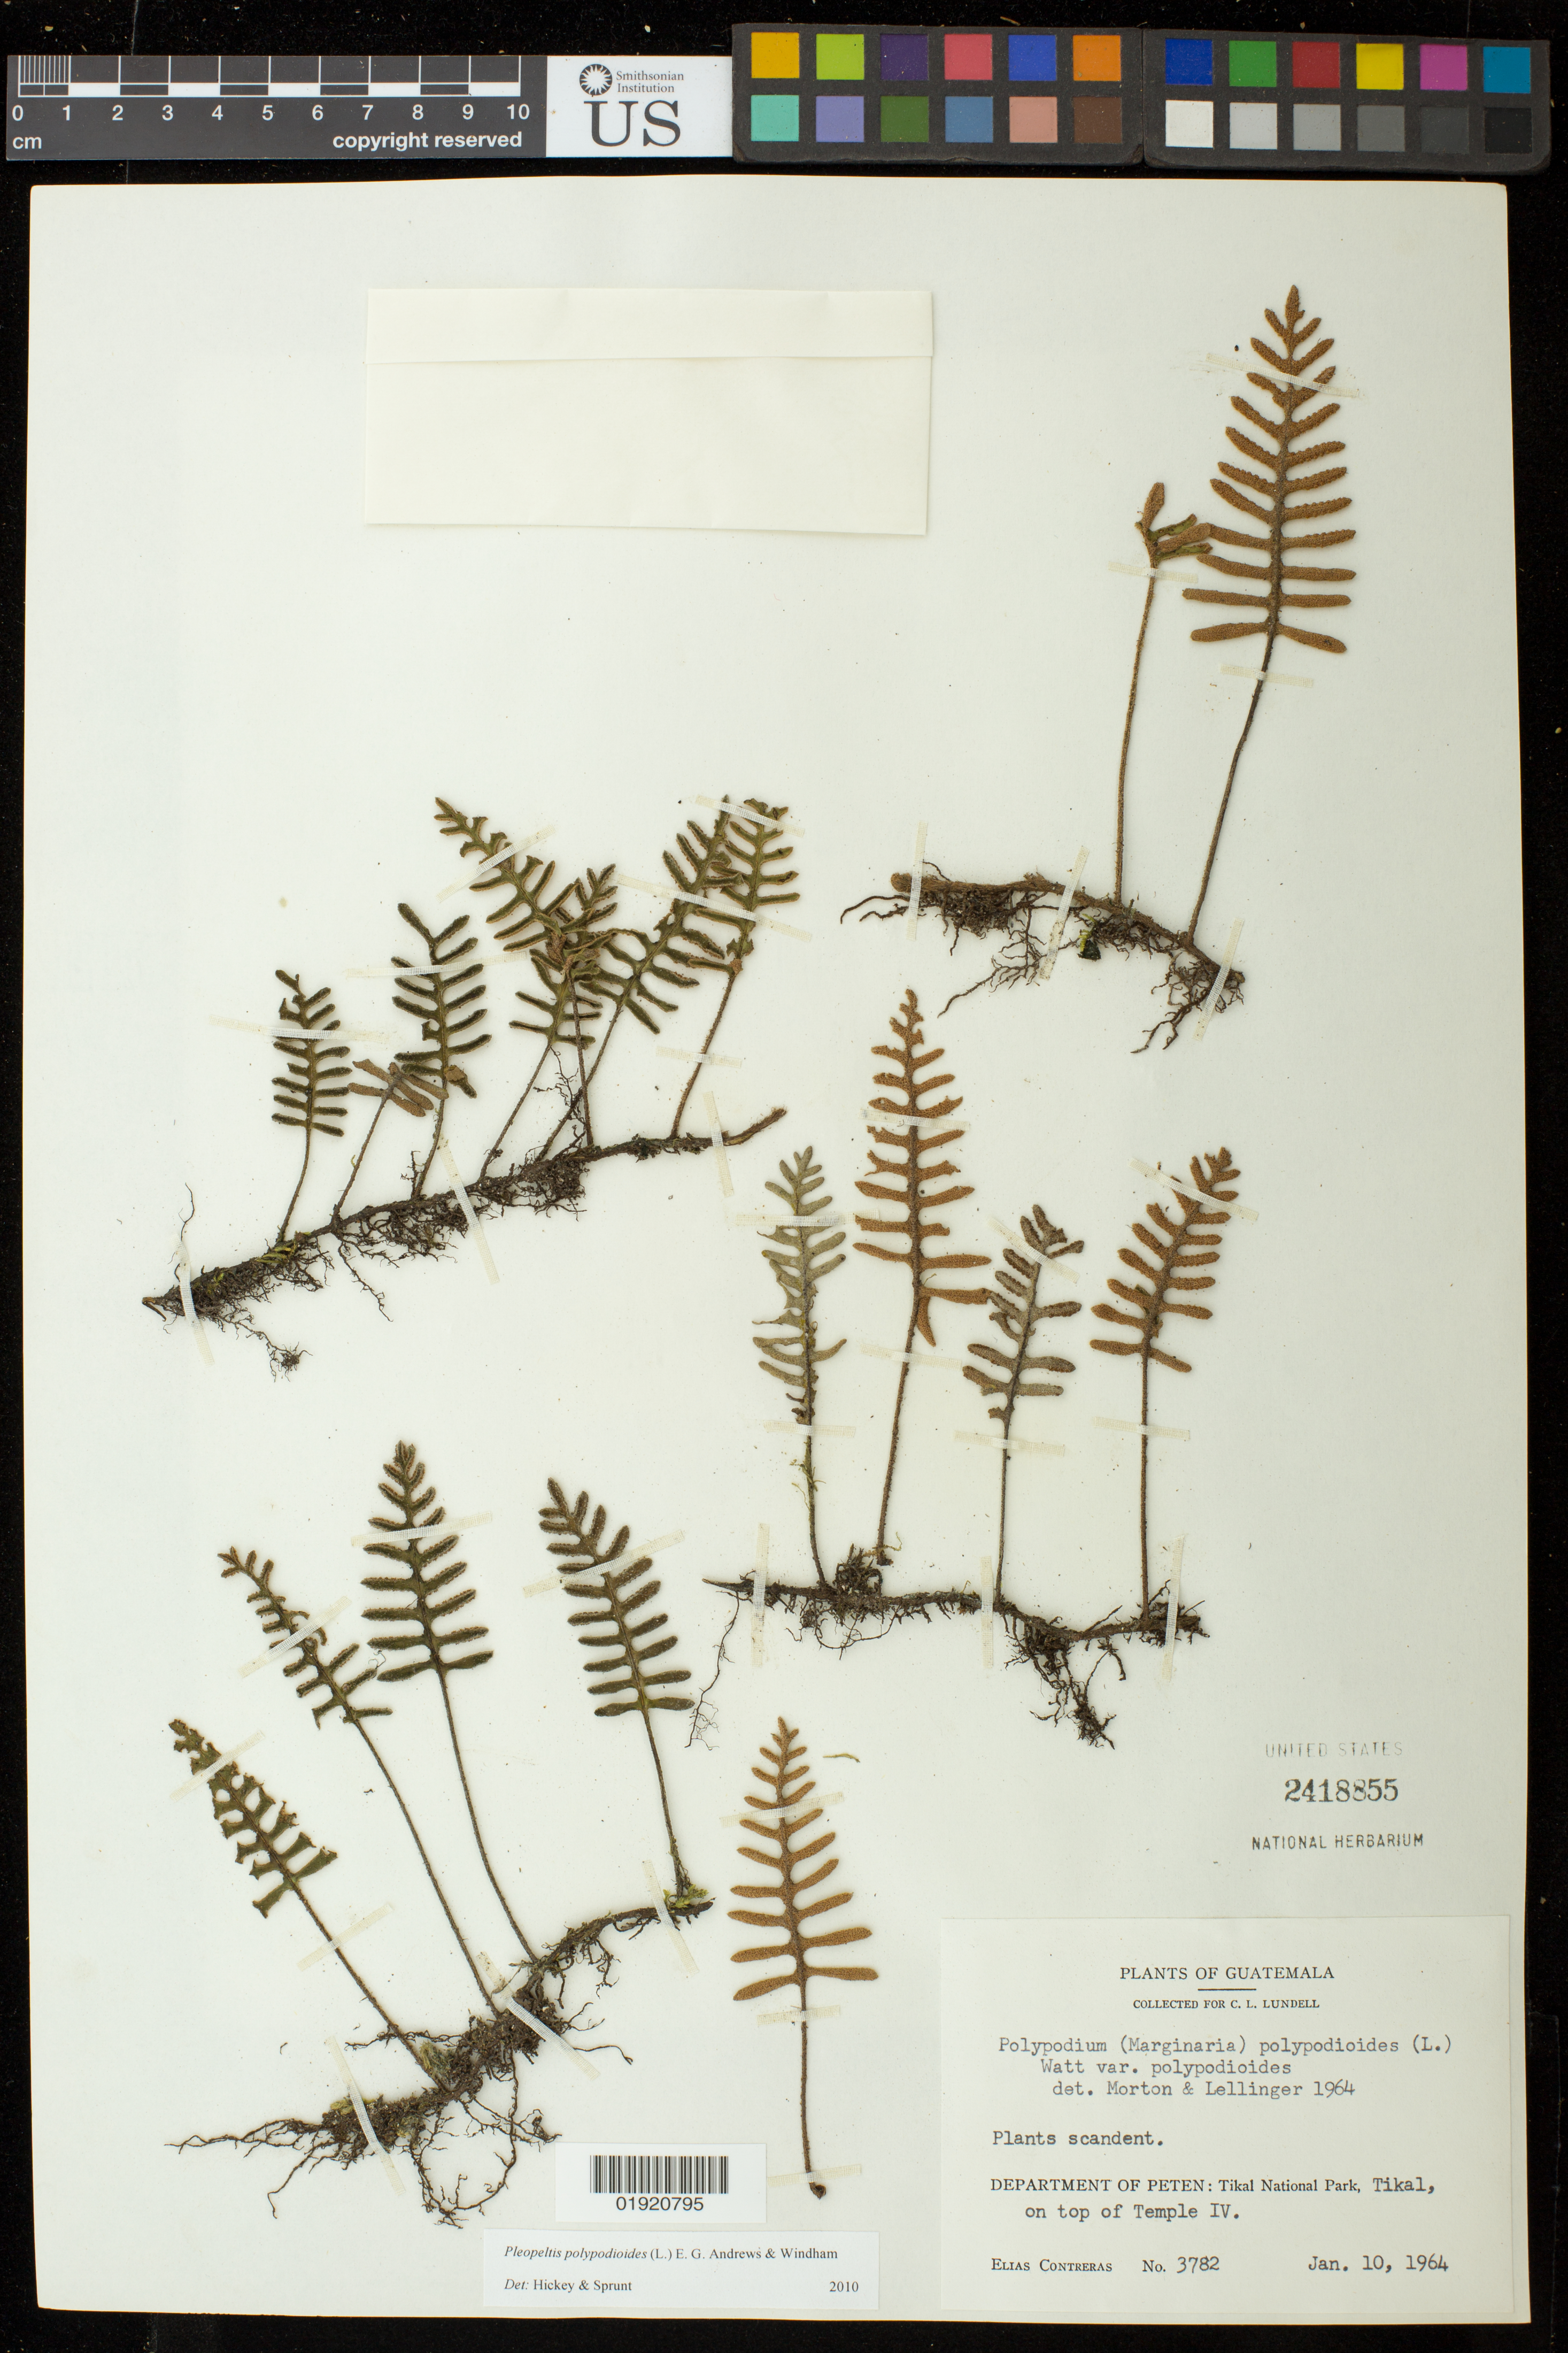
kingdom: Plantae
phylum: Tracheophyta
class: Polypodiopsida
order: Polypodiales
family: Polypodiaceae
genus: Pleopeltis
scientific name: Pleopeltis polypodioides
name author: (L.) E.G. Andrews & Windham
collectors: E. Contreras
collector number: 3782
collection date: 1964-01-10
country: Guatemala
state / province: El Petén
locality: Tikal National Park, Tikal.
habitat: On top of Temple IV.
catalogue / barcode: US 2418855